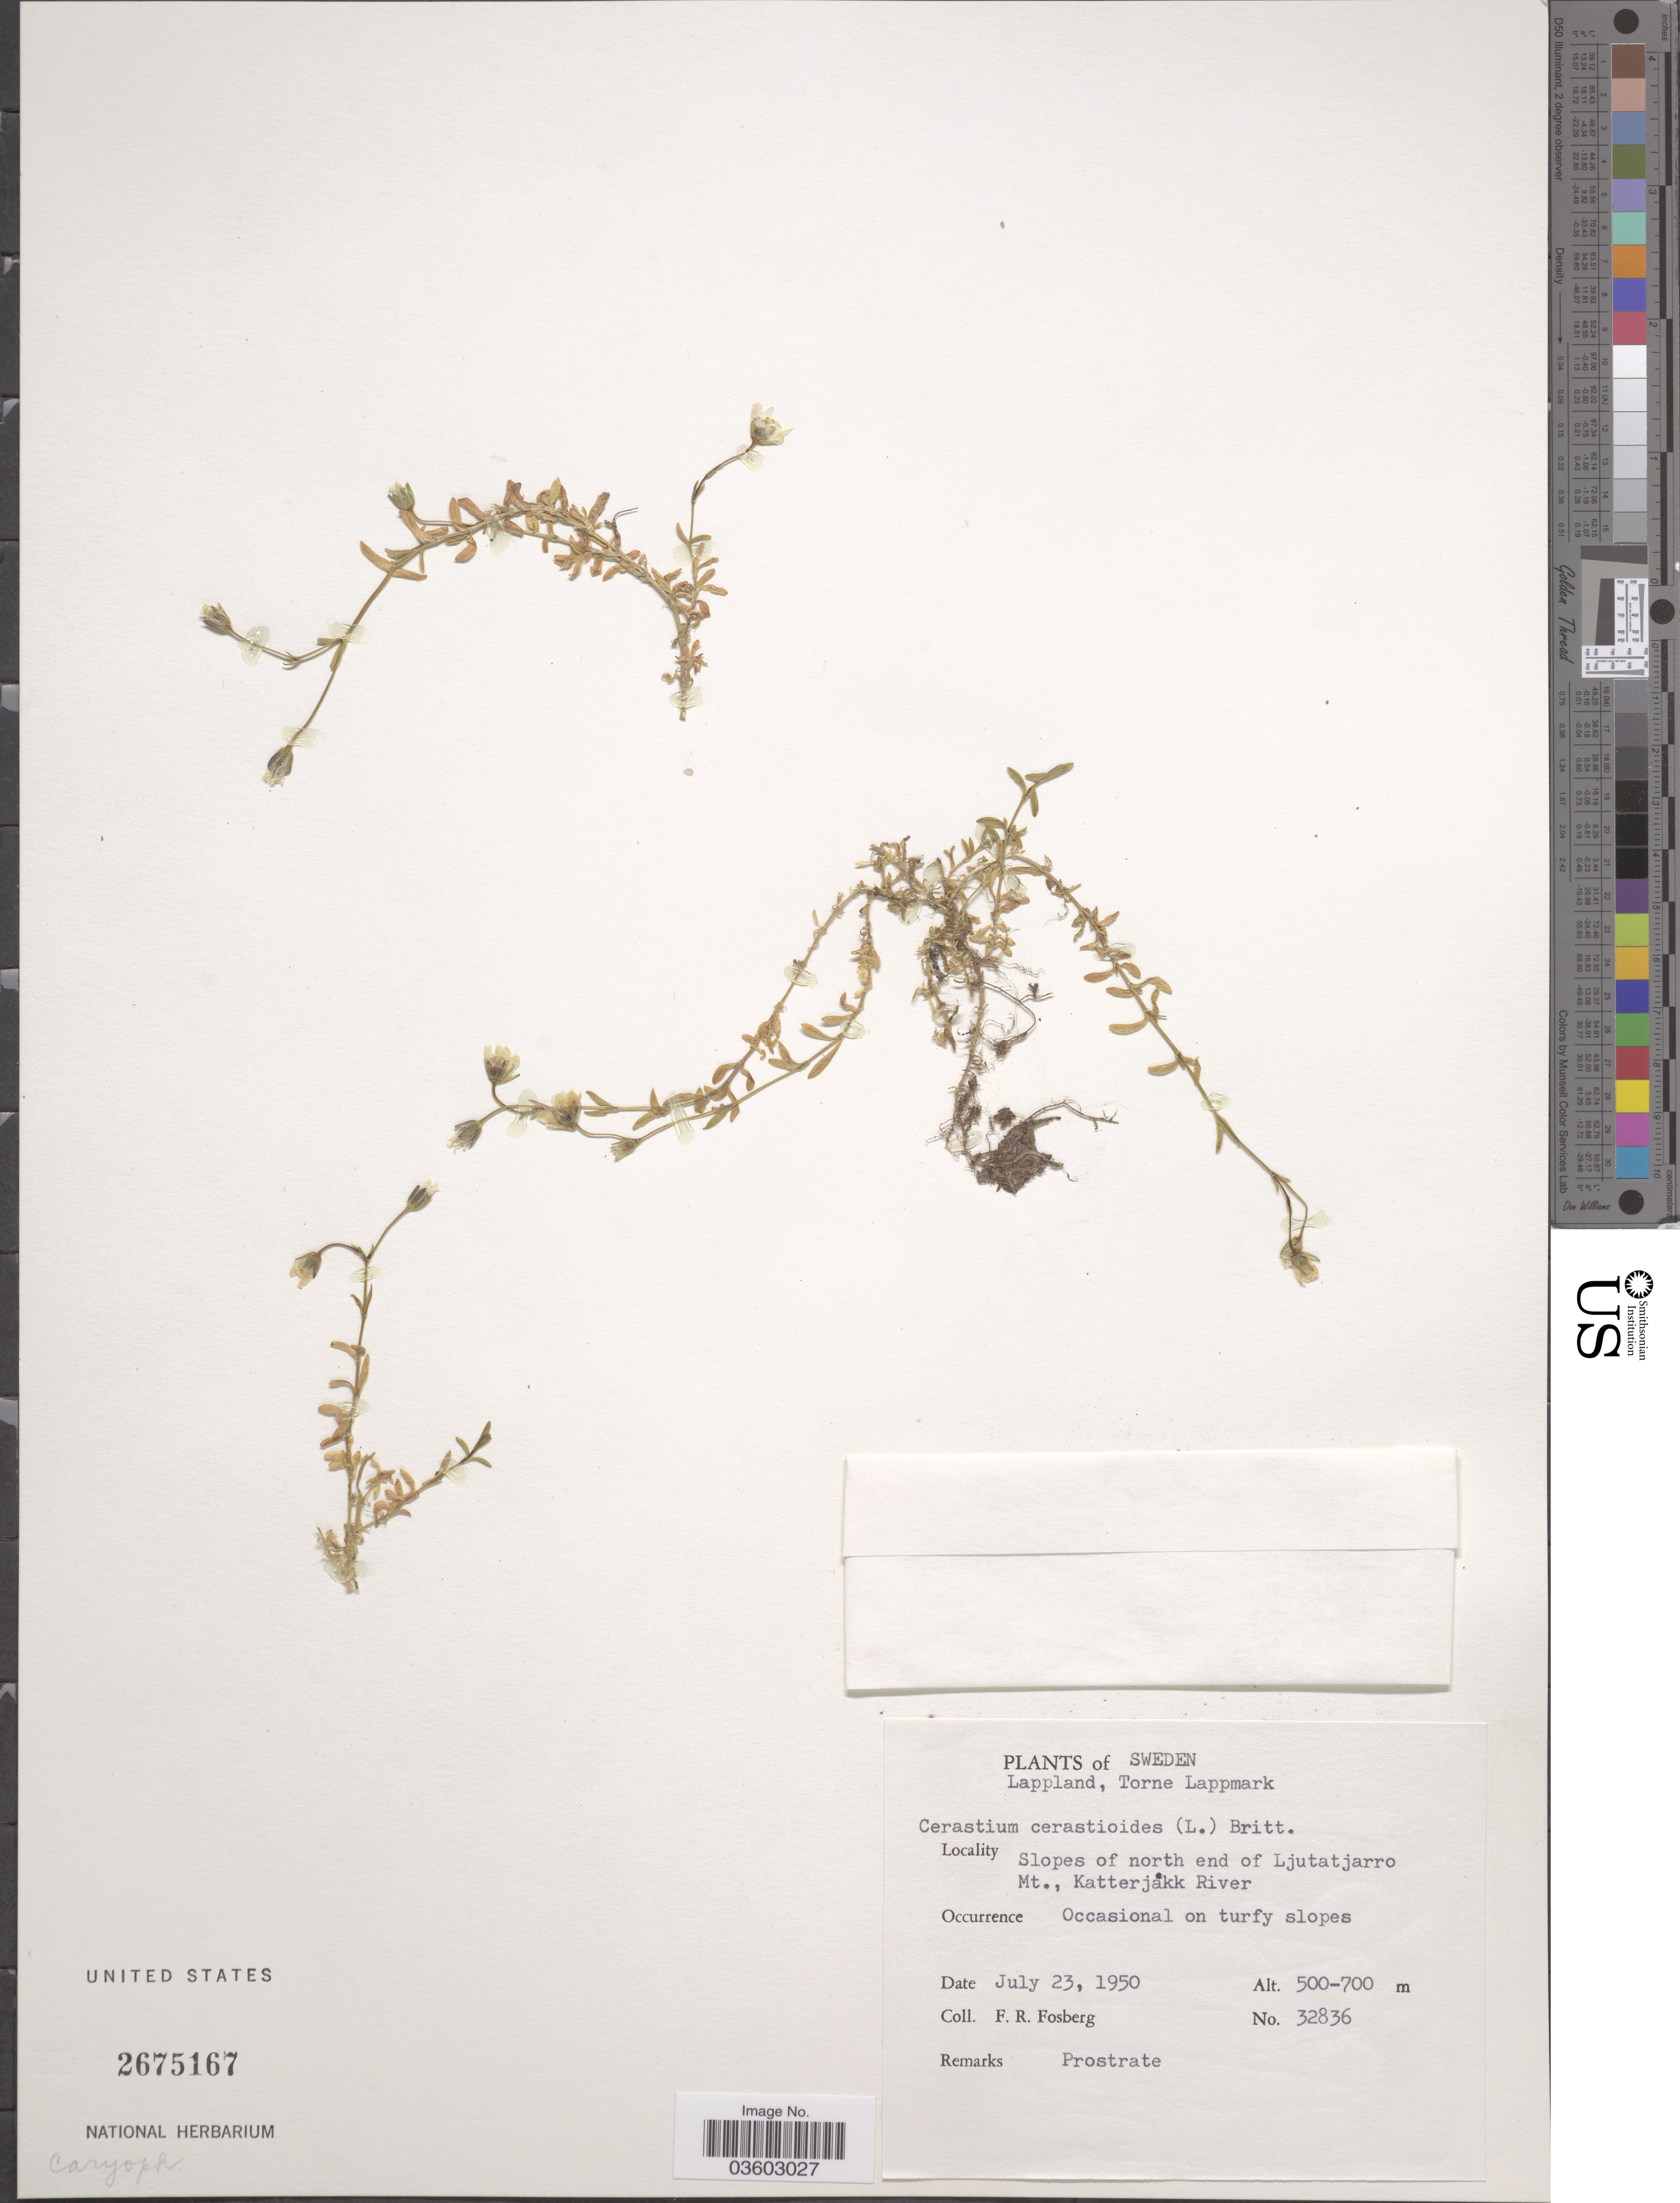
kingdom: Plantae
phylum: Tracheophyta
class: Magnoliopsida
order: Caryophyllales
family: Caryophyllaceae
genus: Dichodon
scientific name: Dichodon cerastoides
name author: (L.) Rchb.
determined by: U.S. National Herbarium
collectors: F. R. Fosberg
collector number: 32836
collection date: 1950-07-23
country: Sweden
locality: Lappland, Torne Lappmark. Slopes of north end of Ljutatjarro Mt., Katterjakk River.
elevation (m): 500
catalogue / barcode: US 2675167